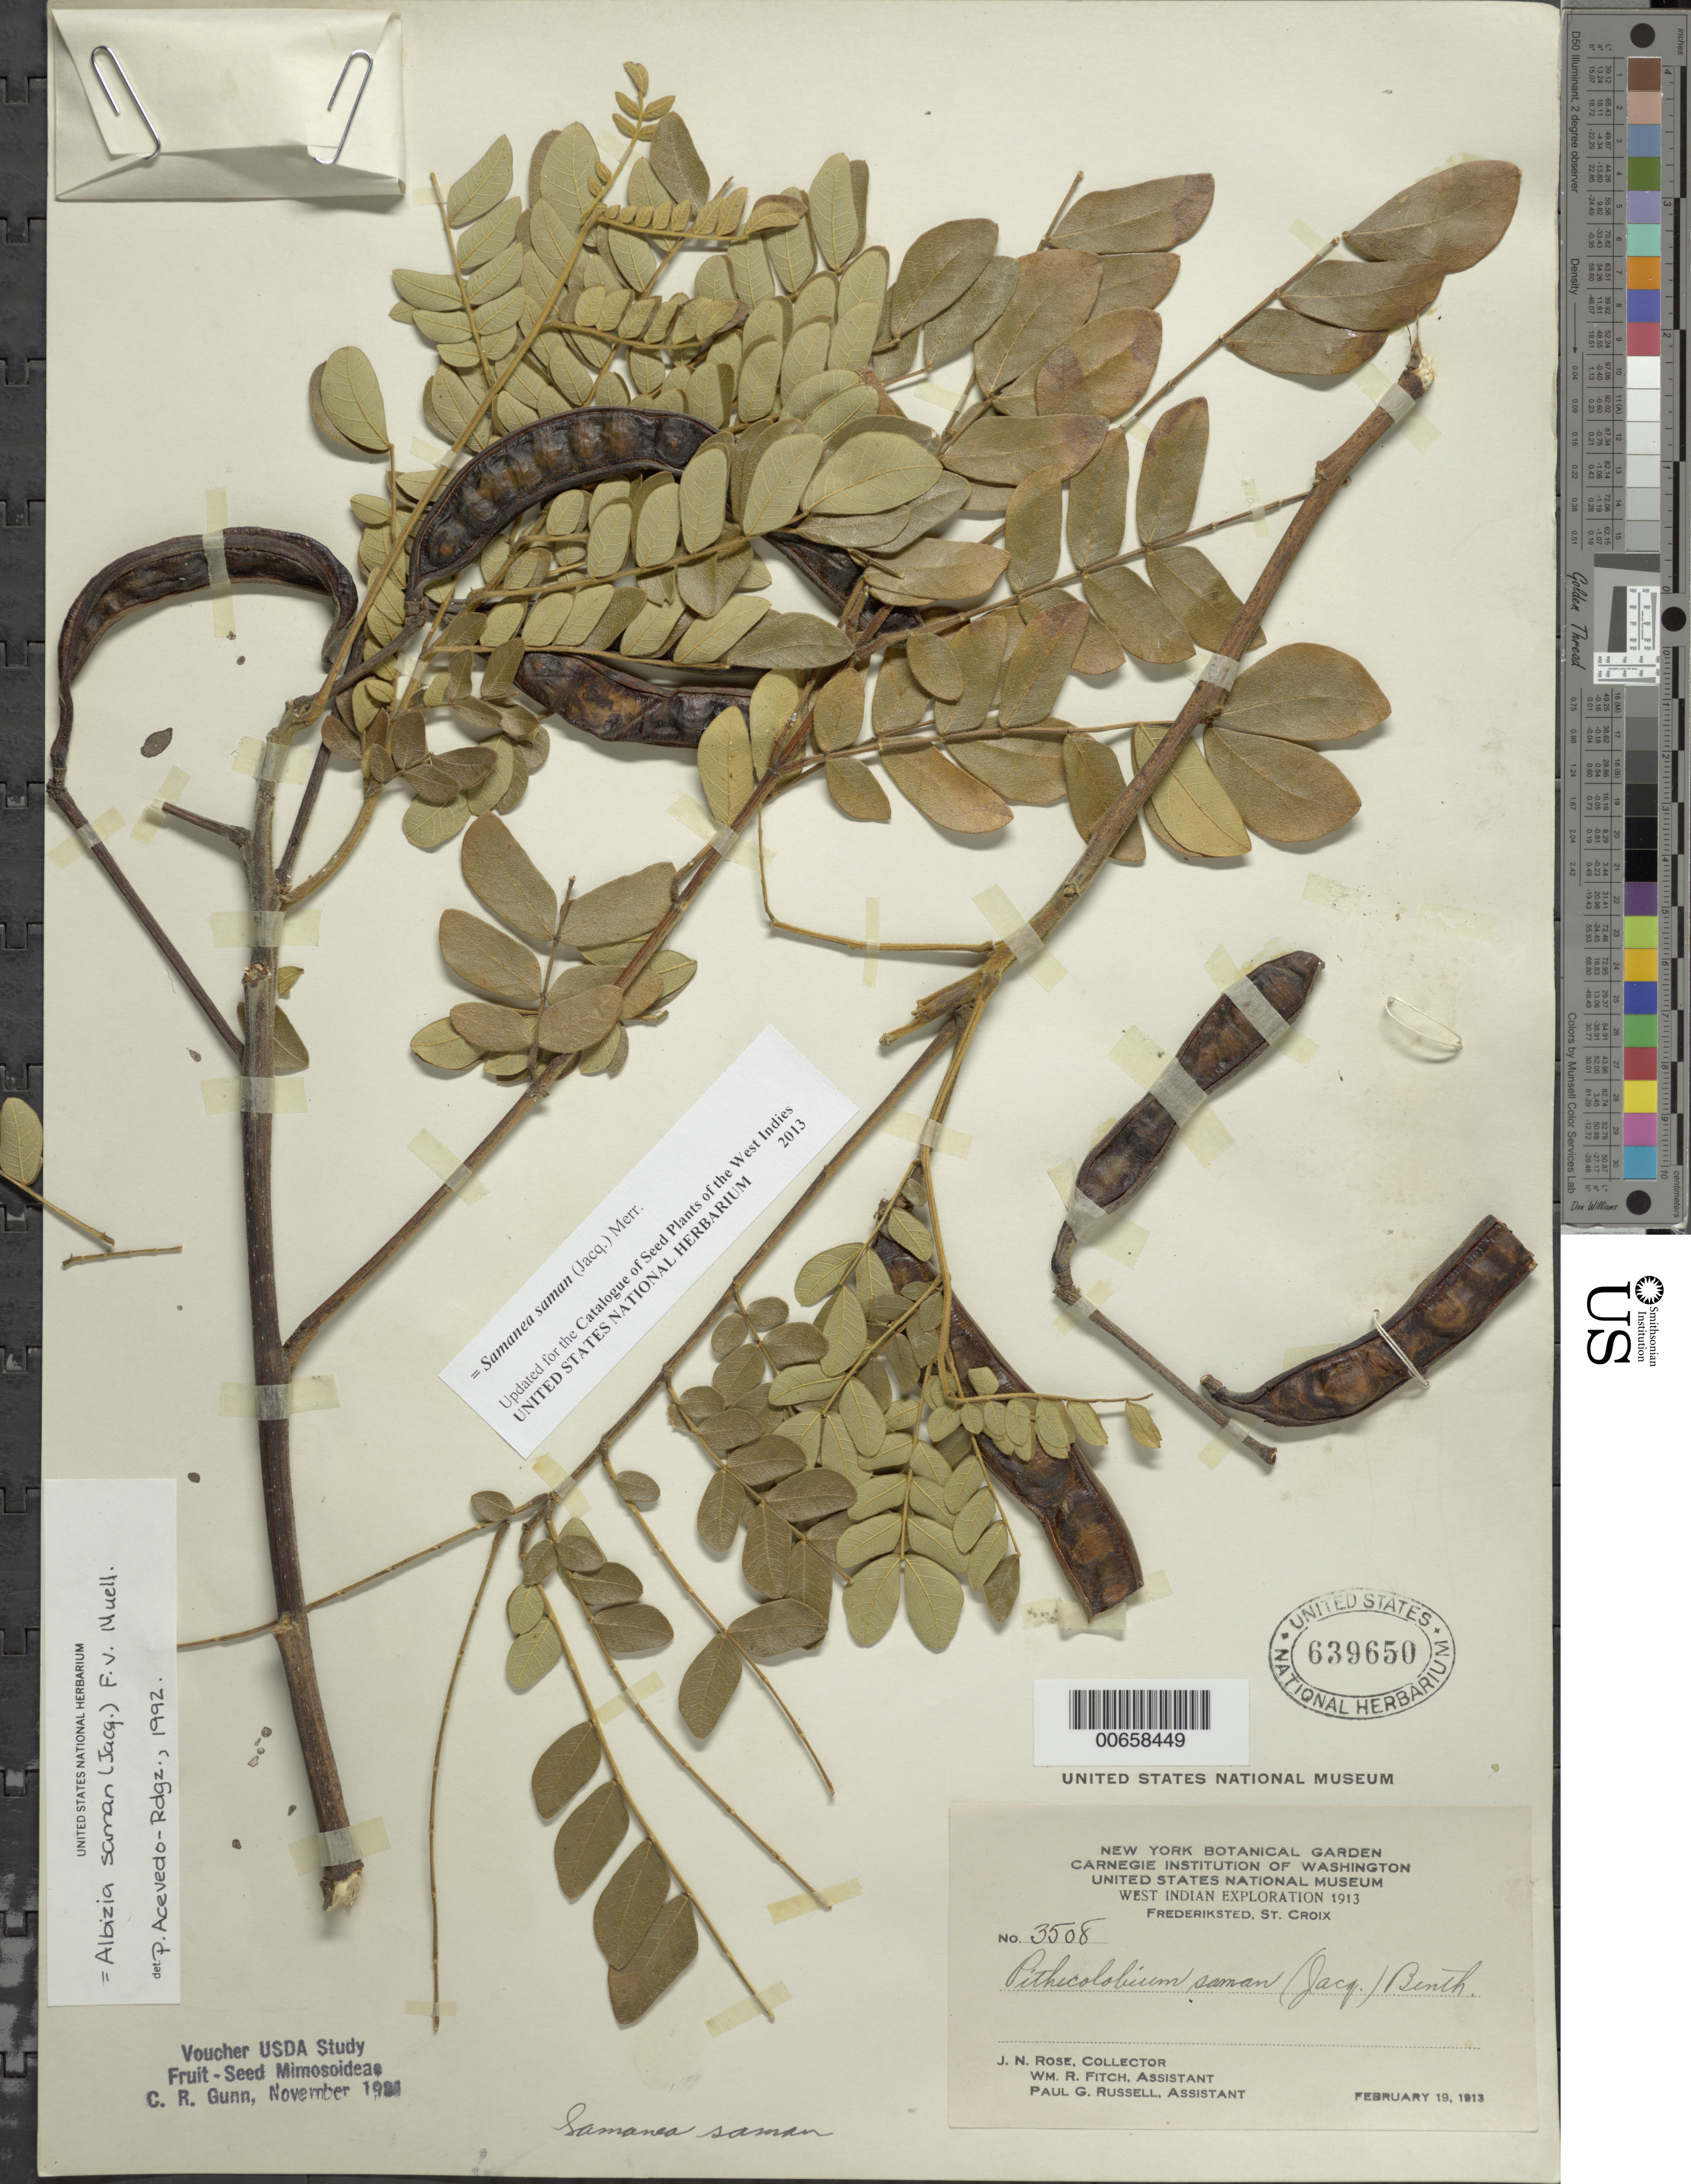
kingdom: Plantae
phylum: Tracheophyta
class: Magnoliopsida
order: Fabales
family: Fabaceae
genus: Samanea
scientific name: Samanea saman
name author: (Jacq.) Merr.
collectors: J. N. Rose, W. R. Fitch & P. G. Russell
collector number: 3508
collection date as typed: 19 Feb 1913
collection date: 1913-02-19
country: U.S. Virgin Islands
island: St. Croix Island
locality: Frederiksted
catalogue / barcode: US 639650